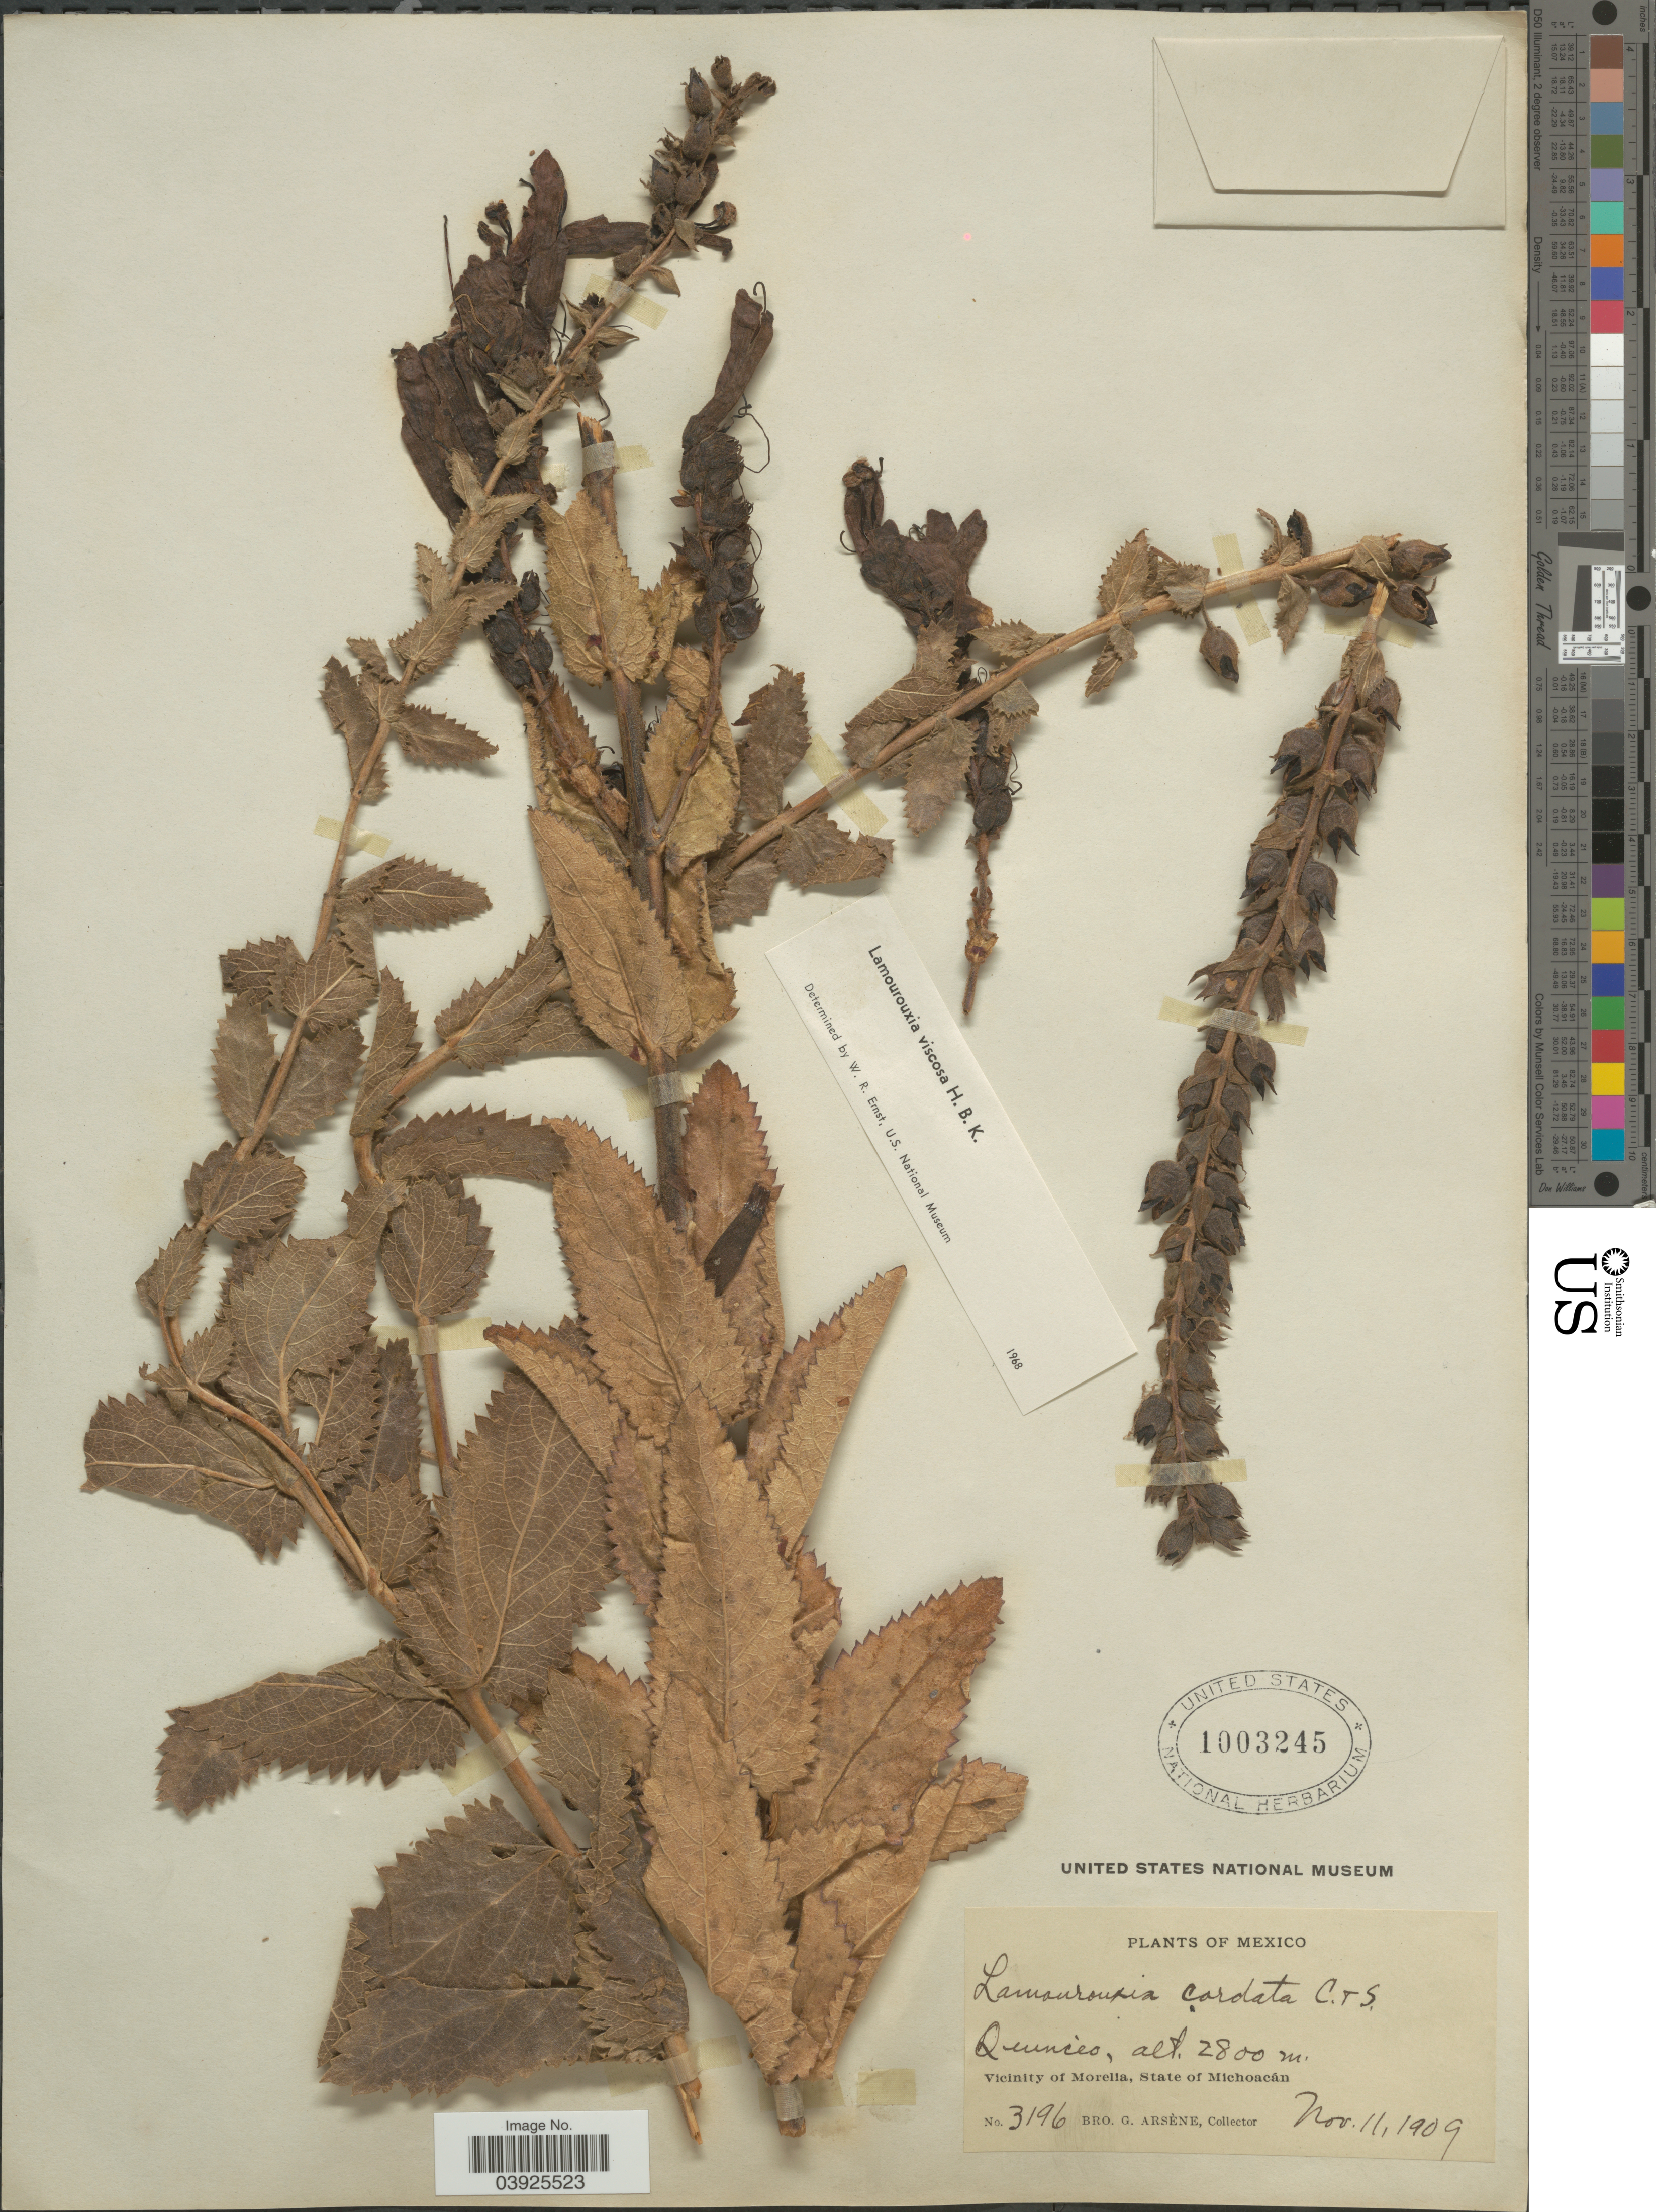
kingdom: Plantae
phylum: Tracheophyta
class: Magnoliopsida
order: Lamiales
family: Orobanchaceae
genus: Lamourouxia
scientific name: Lamourouxia viscosa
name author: Kunth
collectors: Bro. G. Arsène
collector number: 3196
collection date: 1909-11-11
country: Mexico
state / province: Michoacán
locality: Vicinity of Morelia.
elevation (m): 2800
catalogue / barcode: US 1003245